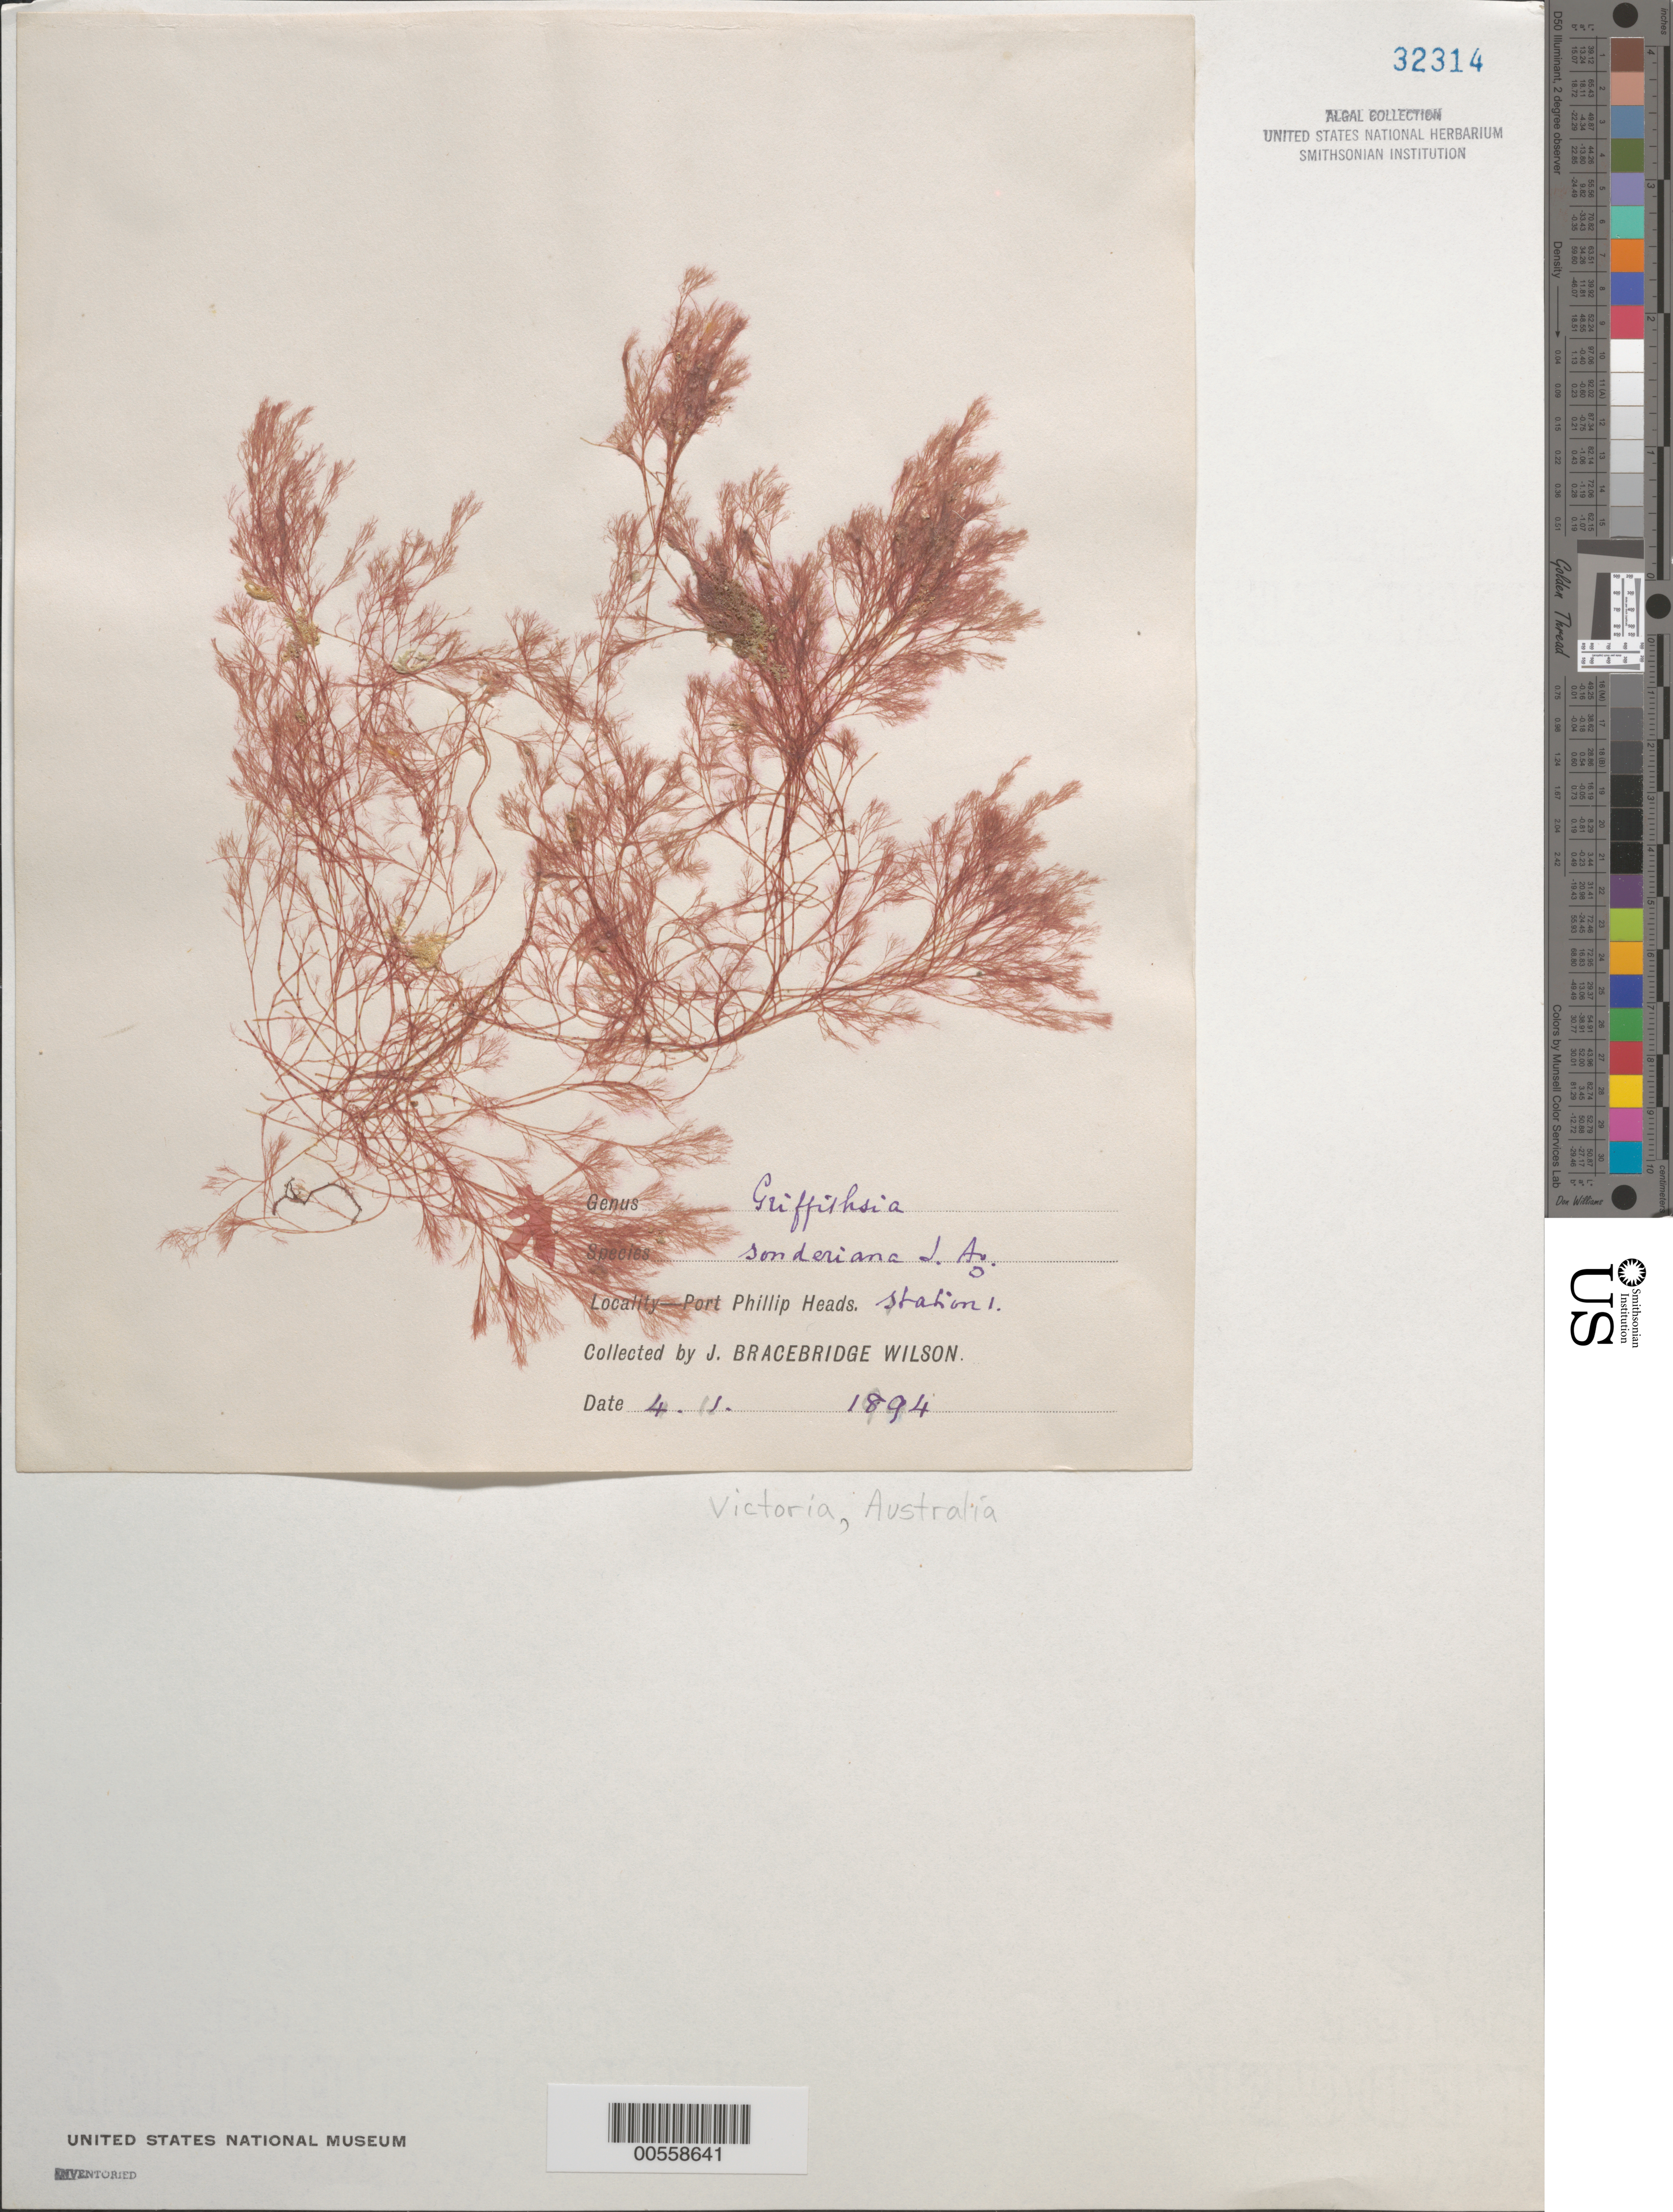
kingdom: Plantae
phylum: Rhodophyta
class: Florideophyceae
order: Ceramiales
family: Ceramiaceae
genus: Macrothamnion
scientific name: Macrothamnion pellucidum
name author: (Harv.) Wollaston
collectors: J. B. Wilson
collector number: Station 1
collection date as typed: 04 Jan 1894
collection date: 1894-01-04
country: Australia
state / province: Victoria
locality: Port Phillip Heads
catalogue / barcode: US 32314